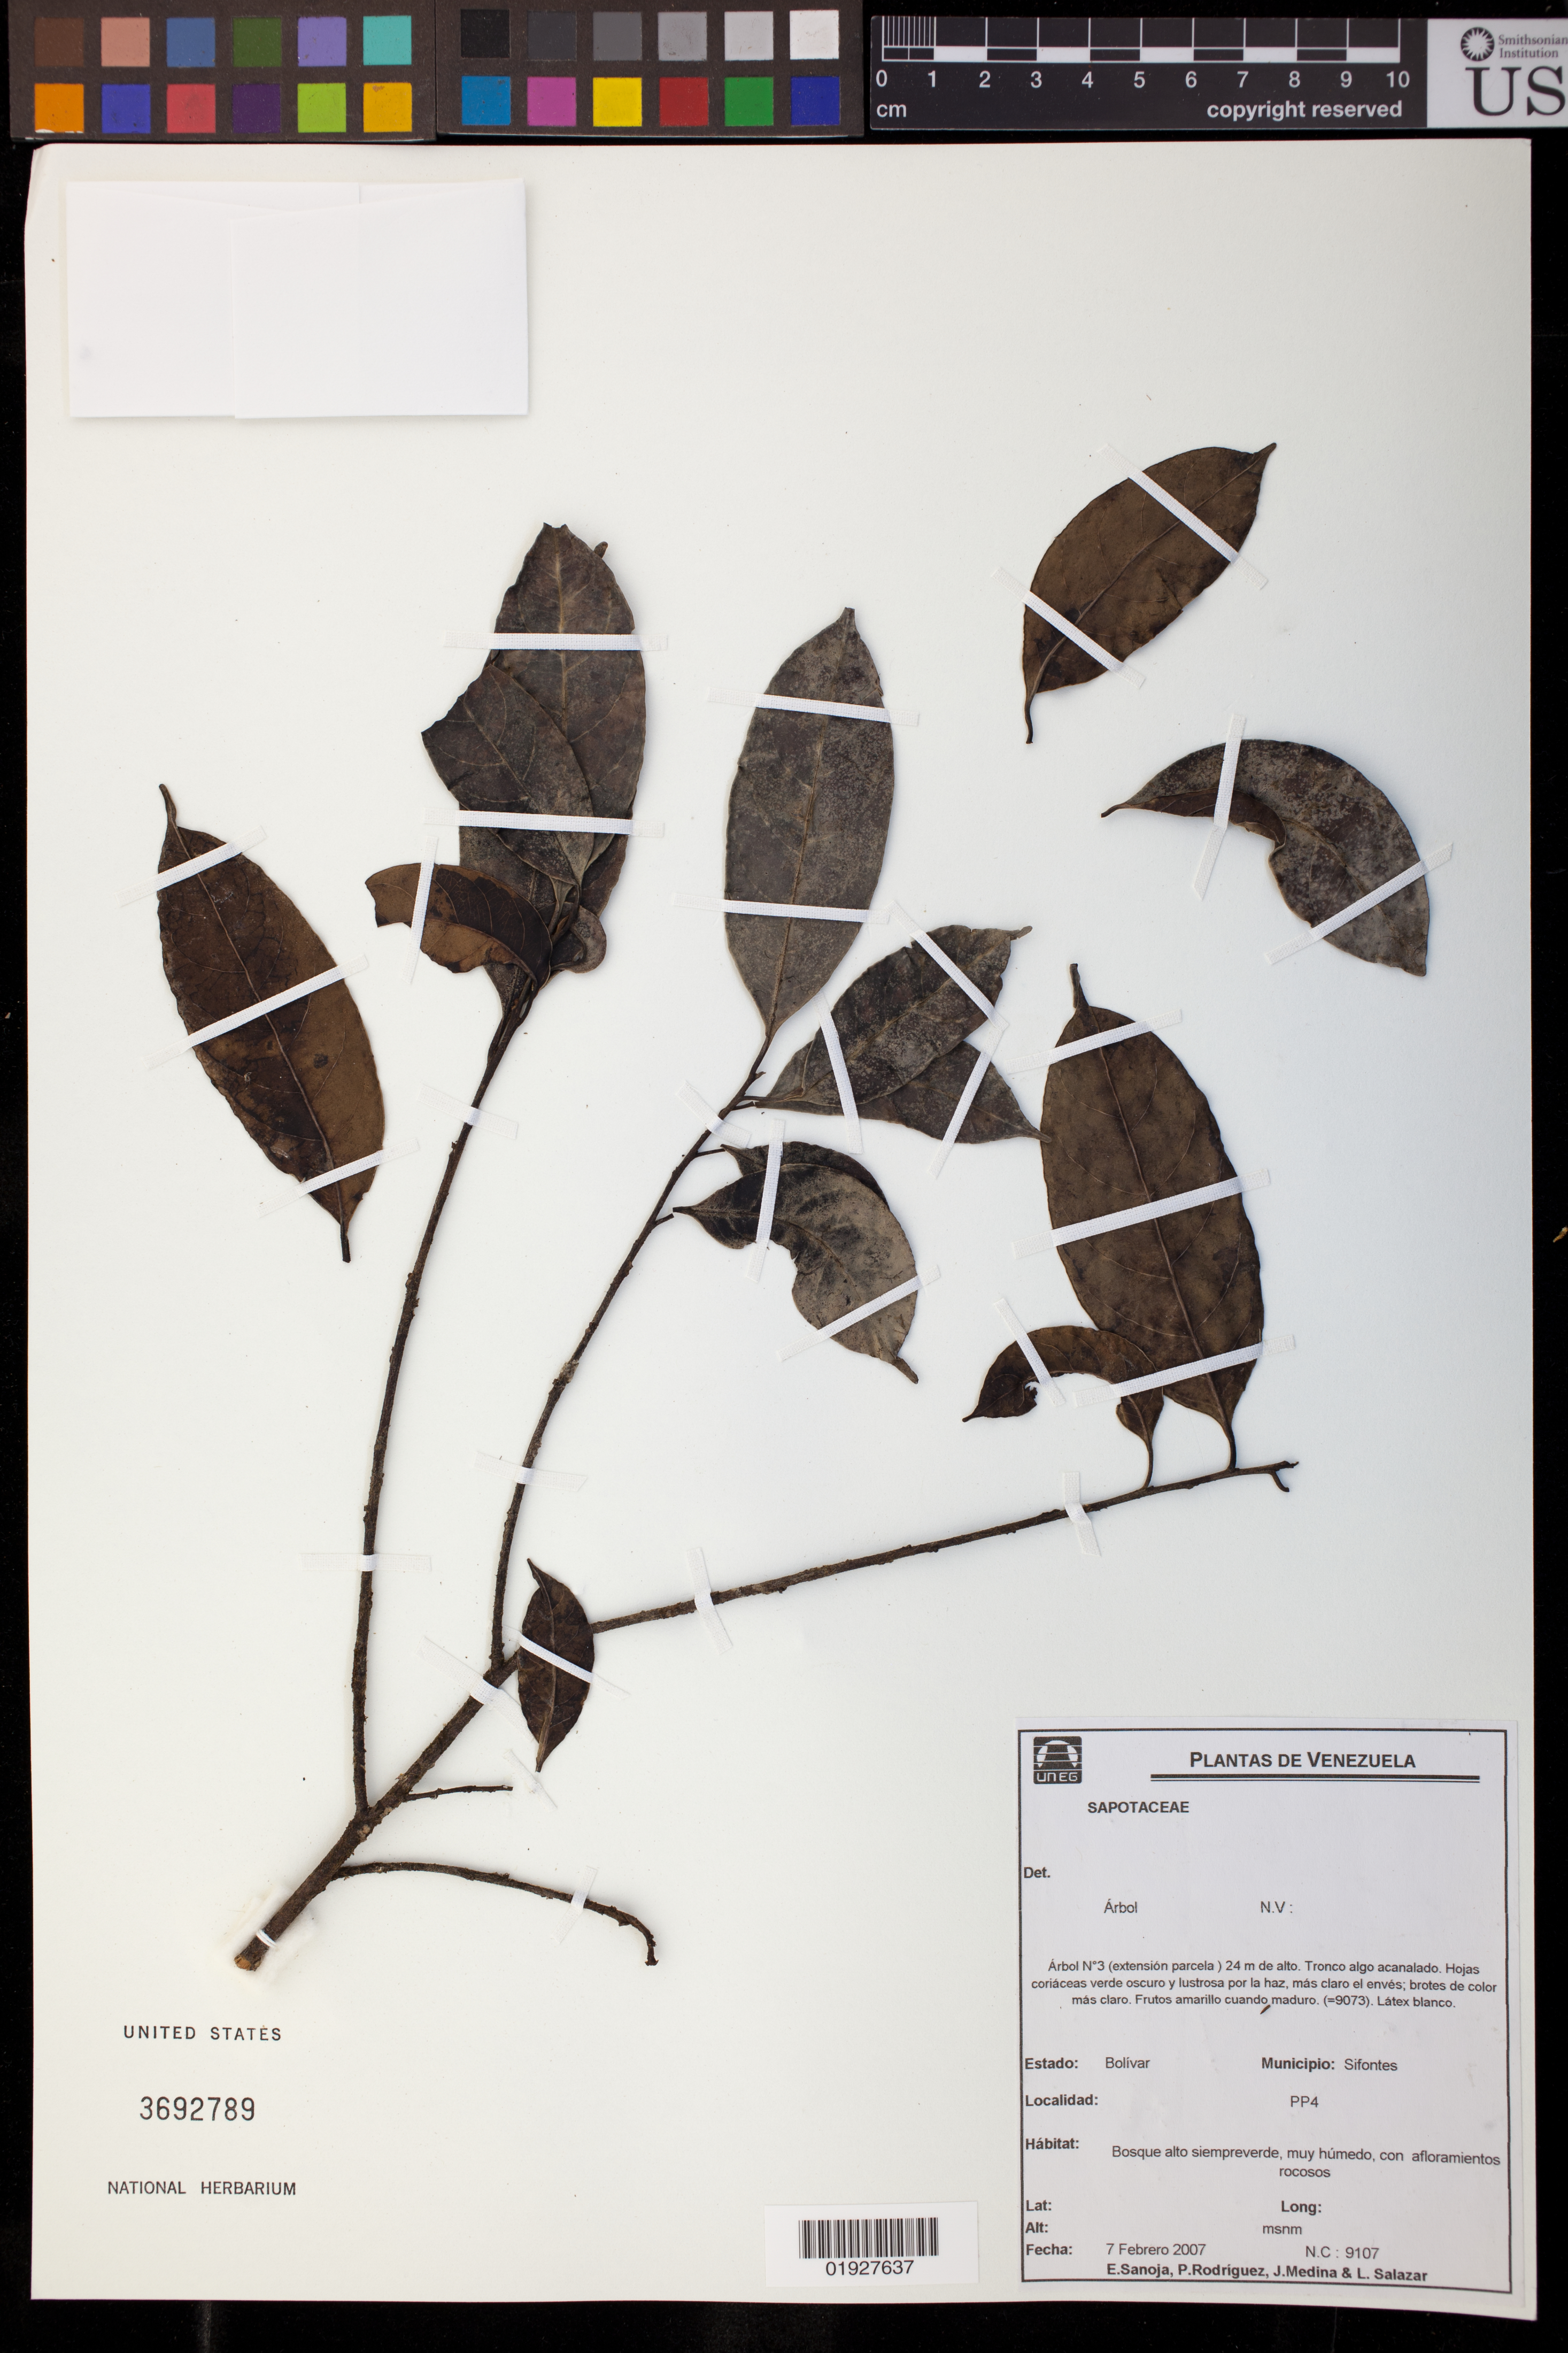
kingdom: Plantae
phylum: Tracheophyta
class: Magnoliopsida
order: Ericales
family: Sapotaceae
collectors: E. Sanoja, P. Rodriguez, J. Medina & L. Salazar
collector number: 9107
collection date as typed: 7 February 2007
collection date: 2007-02-07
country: Venezuela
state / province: Bolivar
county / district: Gran Sabana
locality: PP4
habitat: Bosque alto siempreverde, muy humedo, con afloramientos rocosos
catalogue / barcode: US 3692789